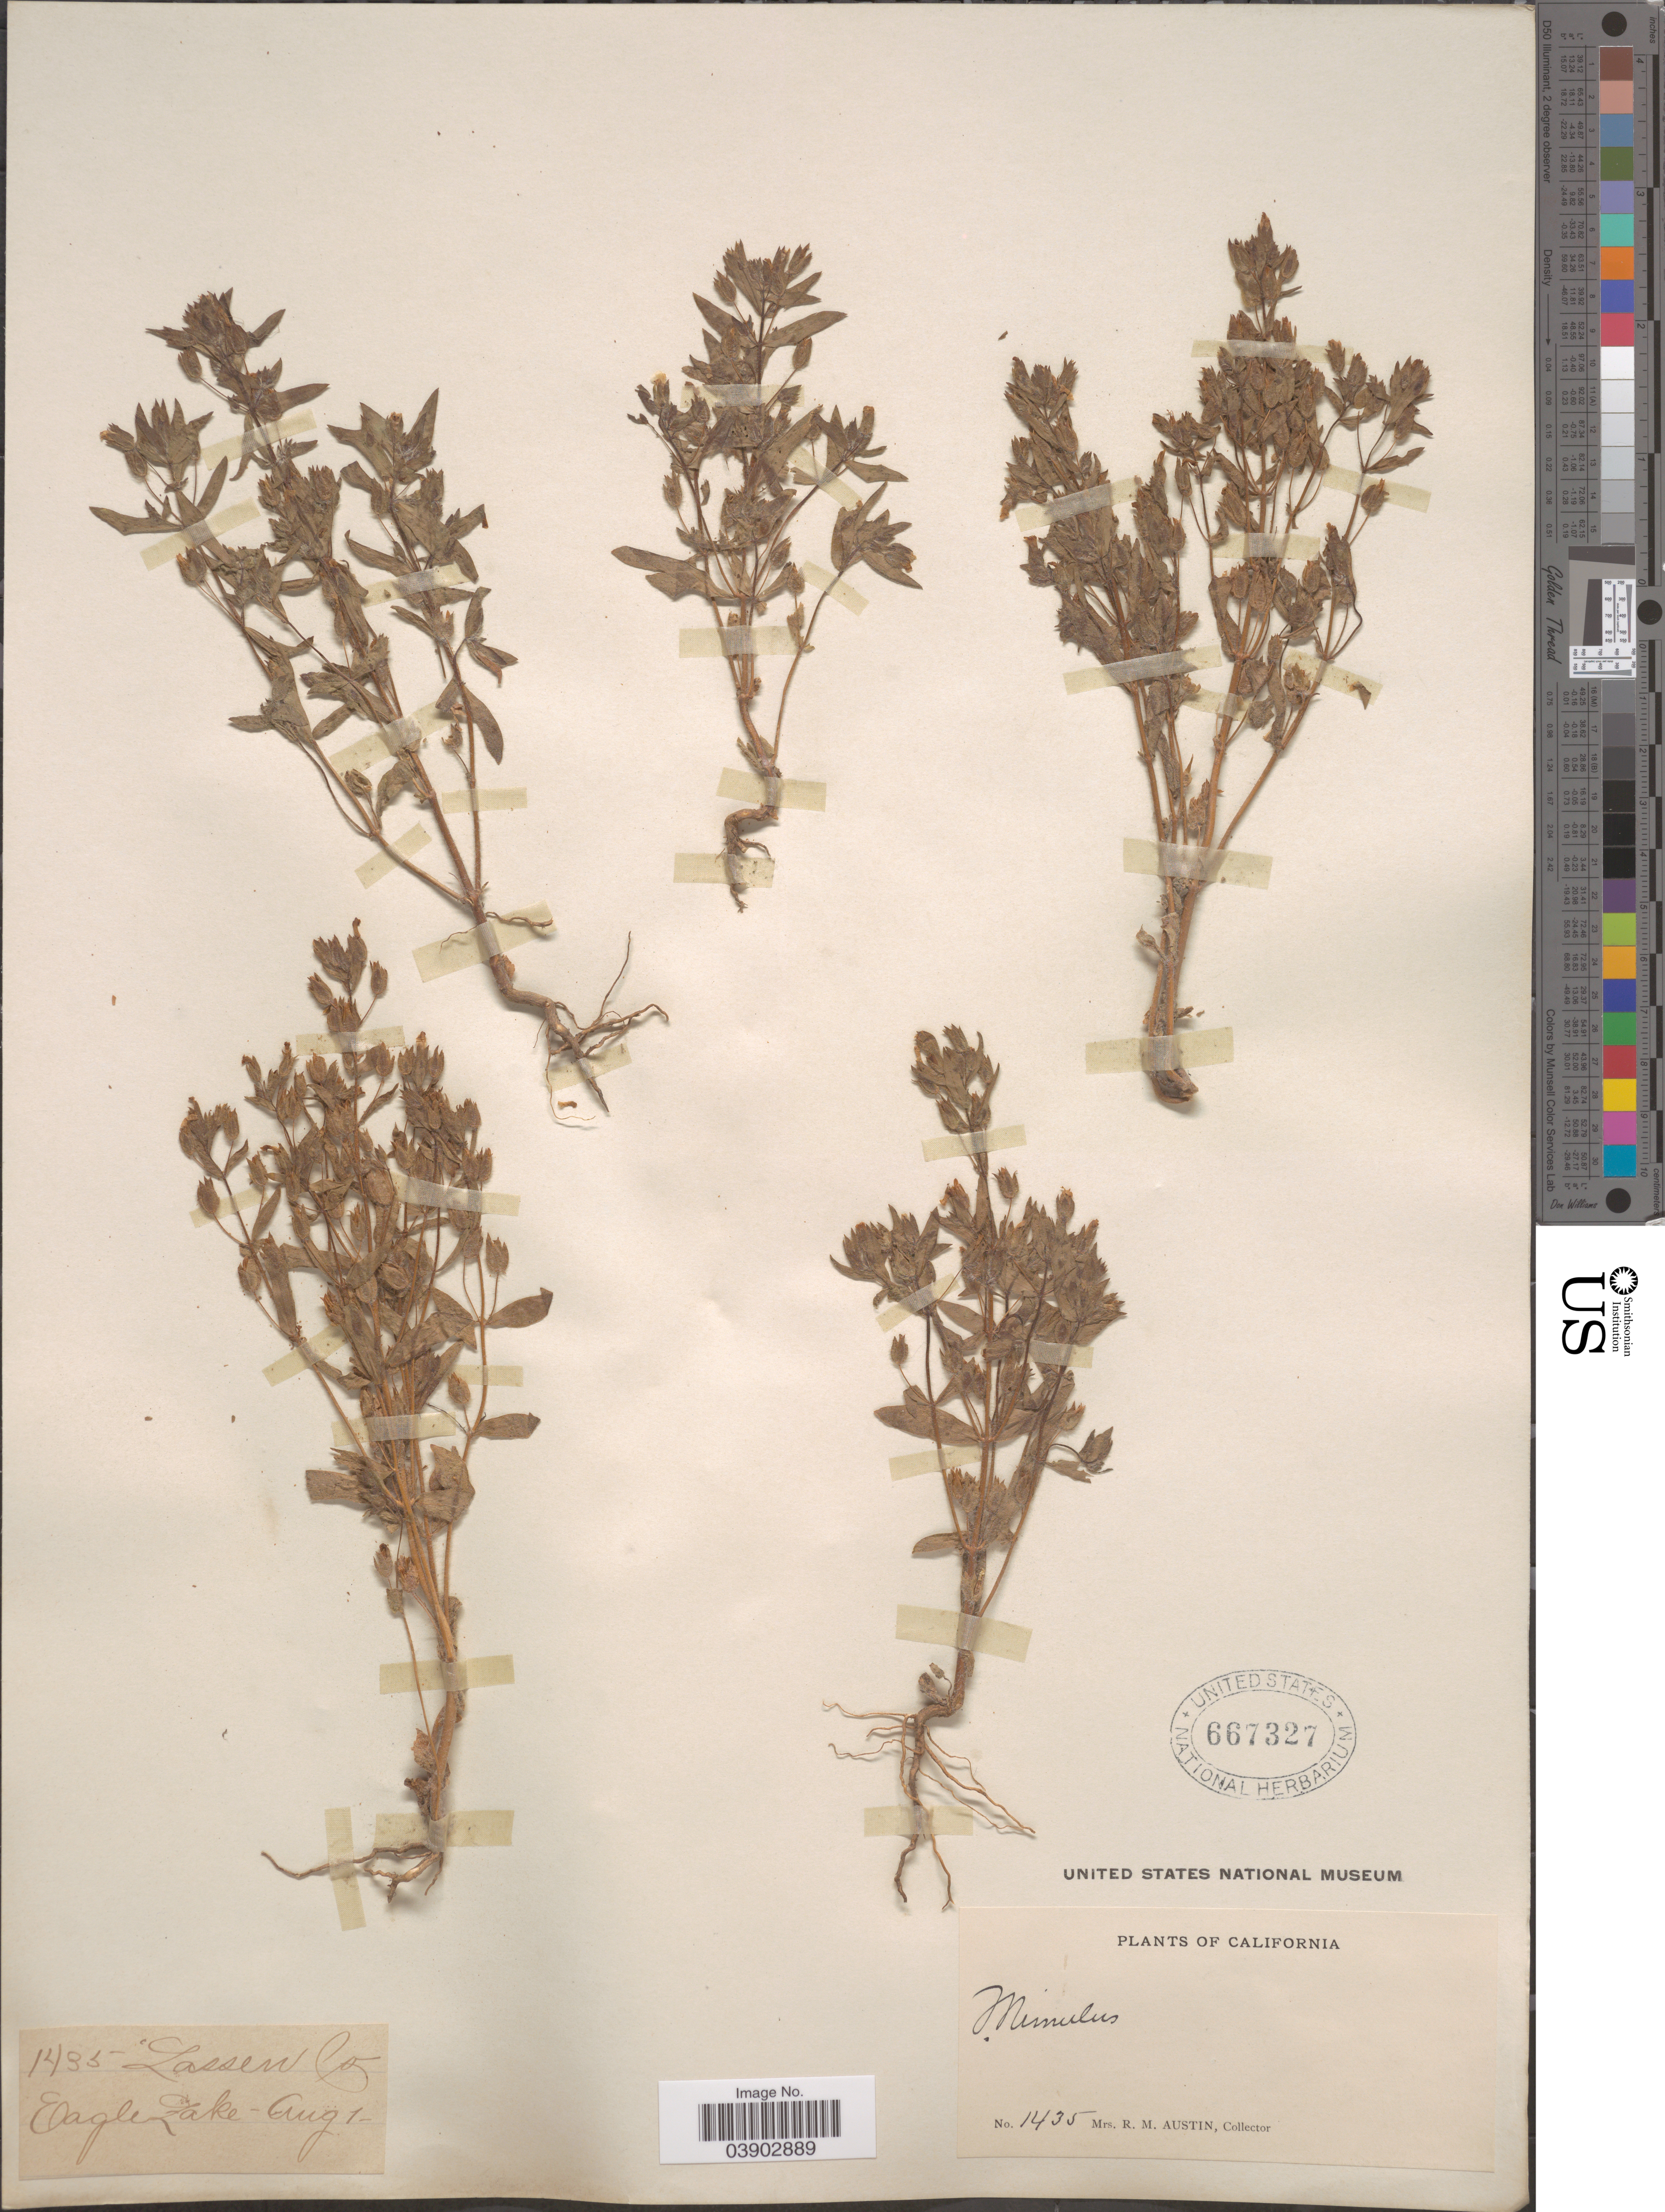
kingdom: Plantae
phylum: Tracheophyta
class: Magnoliopsida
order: Lamiales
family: Phrymaceae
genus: Mimetanthe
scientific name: Mimetanthe pilosa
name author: (Benth.) Greene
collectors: R. Austin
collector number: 1435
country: United States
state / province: California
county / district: Lassen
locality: Lassen Co. Eagle Lake.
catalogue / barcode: US 667327